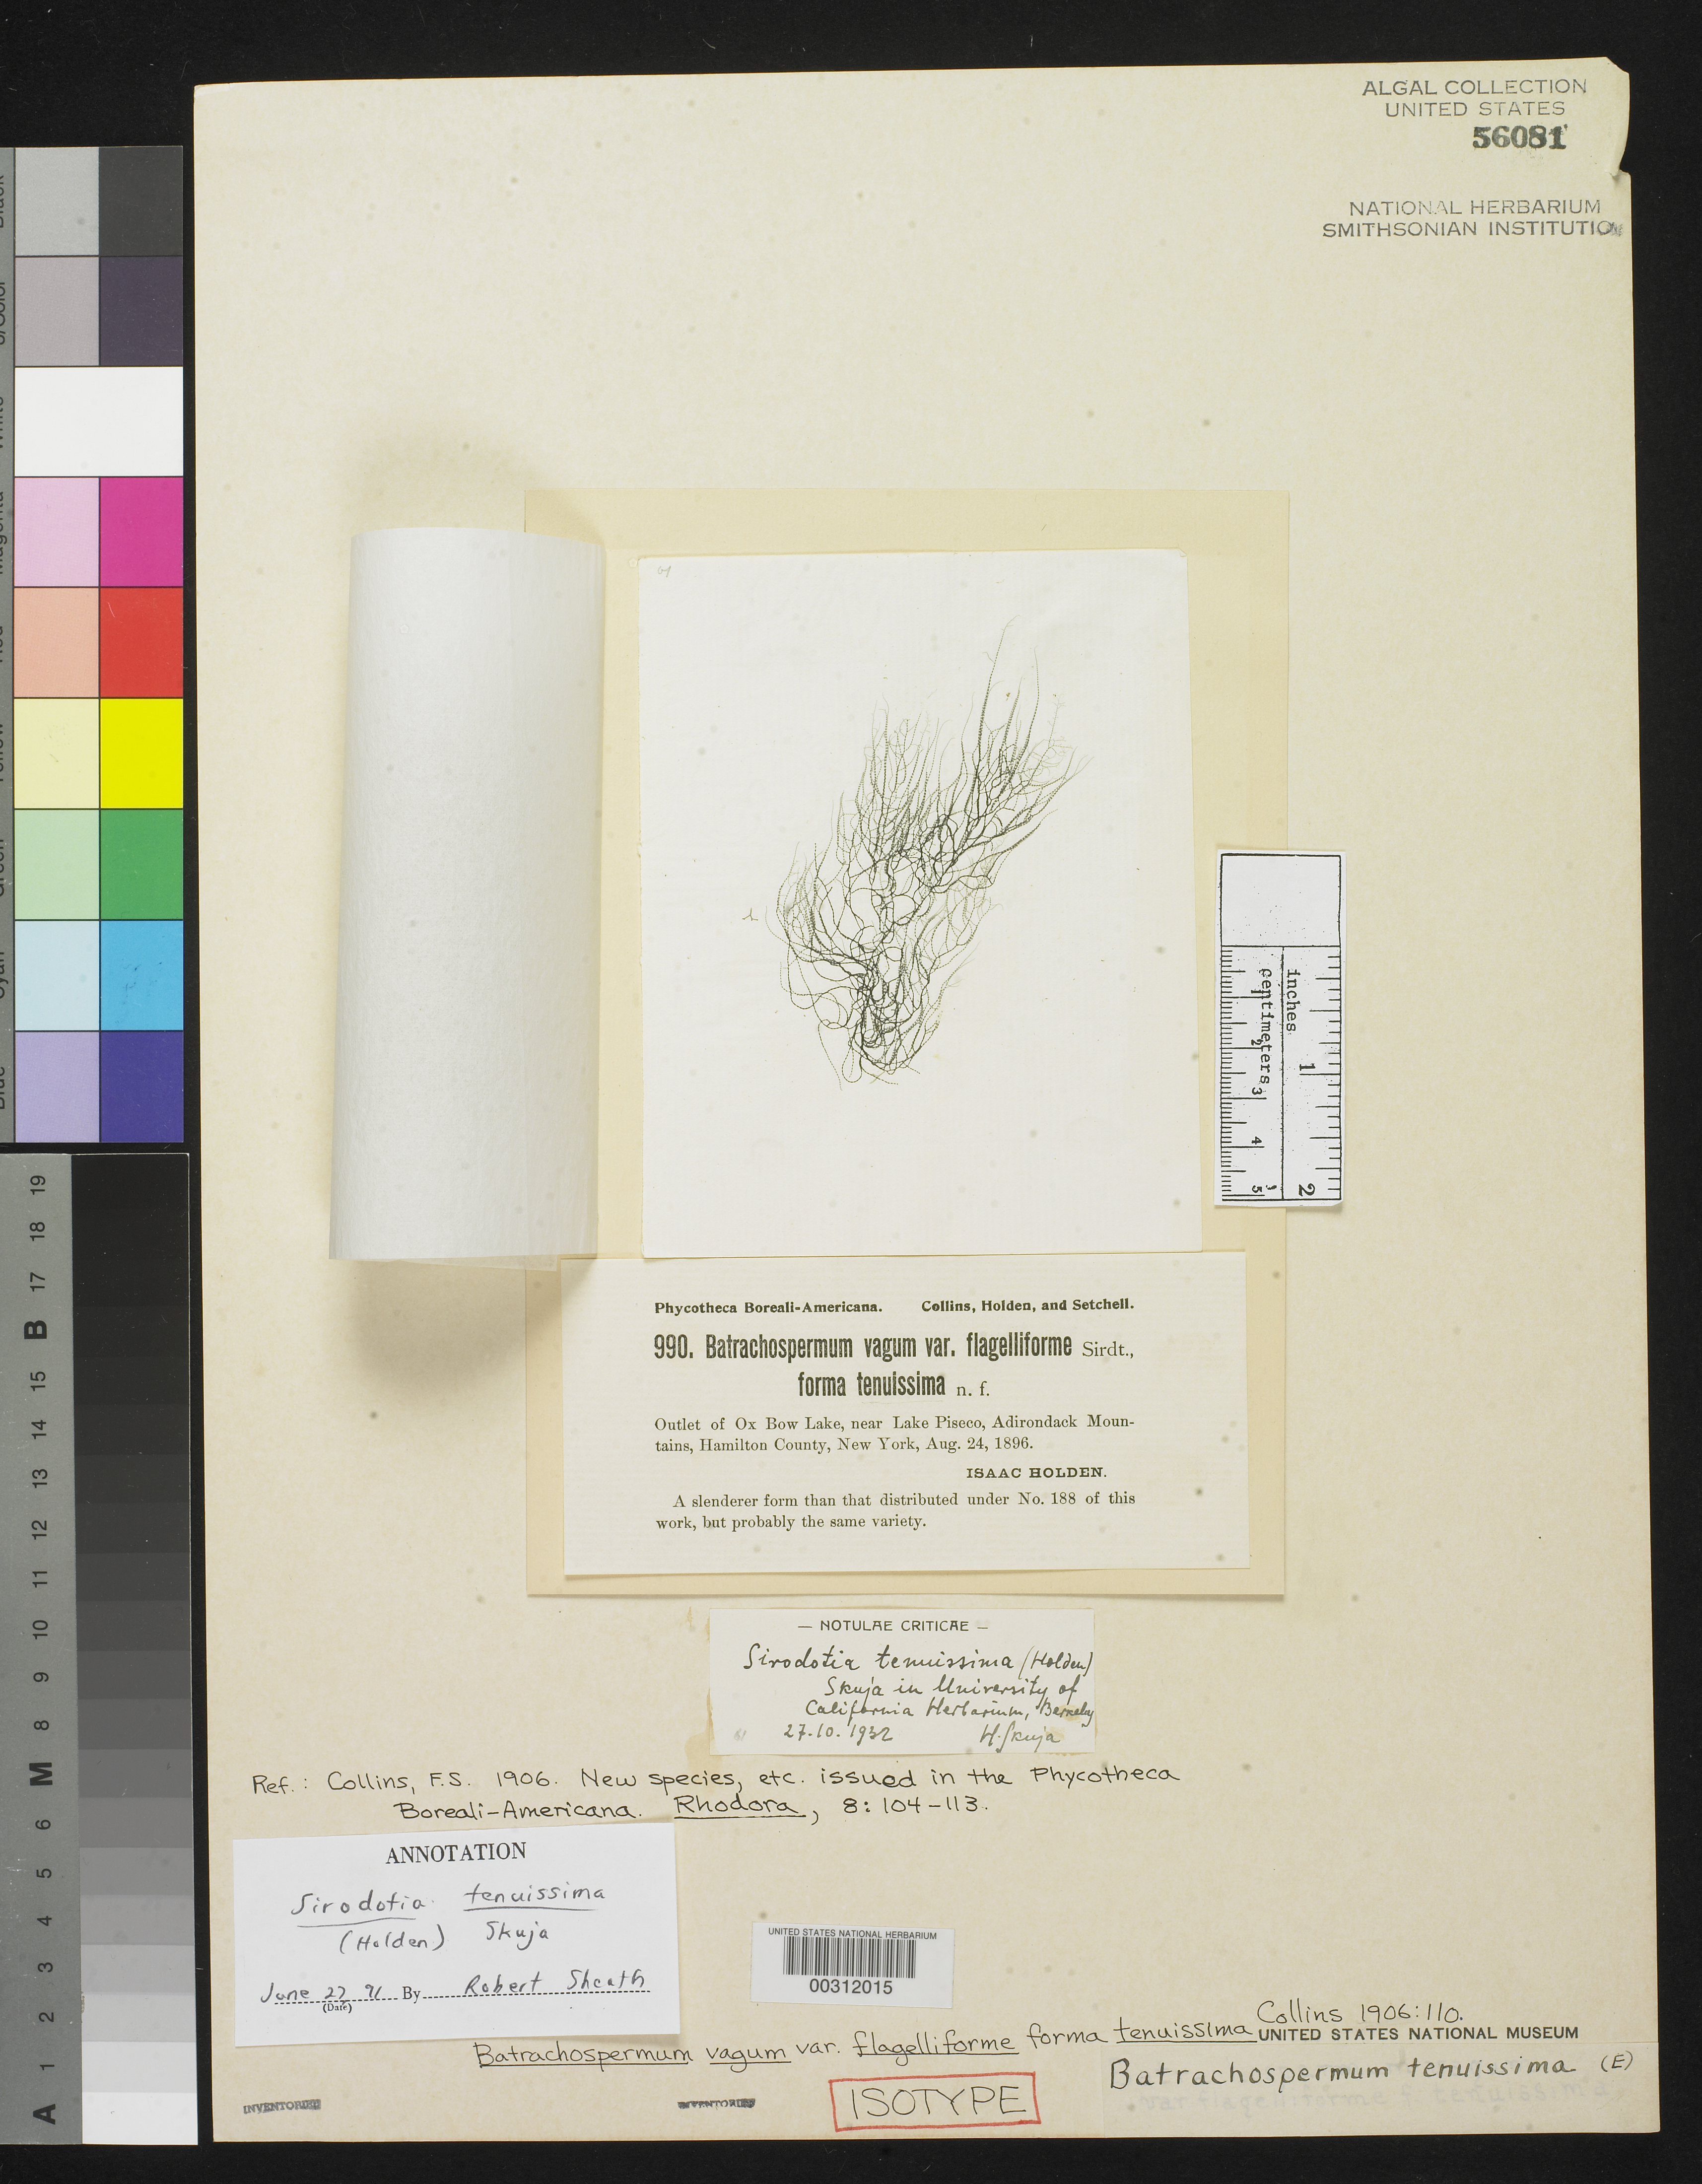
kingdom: Plantae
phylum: Rhodophyta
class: Florideophyceae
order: Batrachospermales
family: Batrachospermaceae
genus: Batrachospermum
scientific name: Batrachospermum vagum f. tenuissima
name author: Collins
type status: Isotype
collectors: I. Holden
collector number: PB-A 990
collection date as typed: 24 Aug 1896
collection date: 1896-08-24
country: United States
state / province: New York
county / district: Hamilton County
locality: Oxbow Lake outlet, near Lake Piseco, Adirondack Mountains.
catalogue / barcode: US 56081